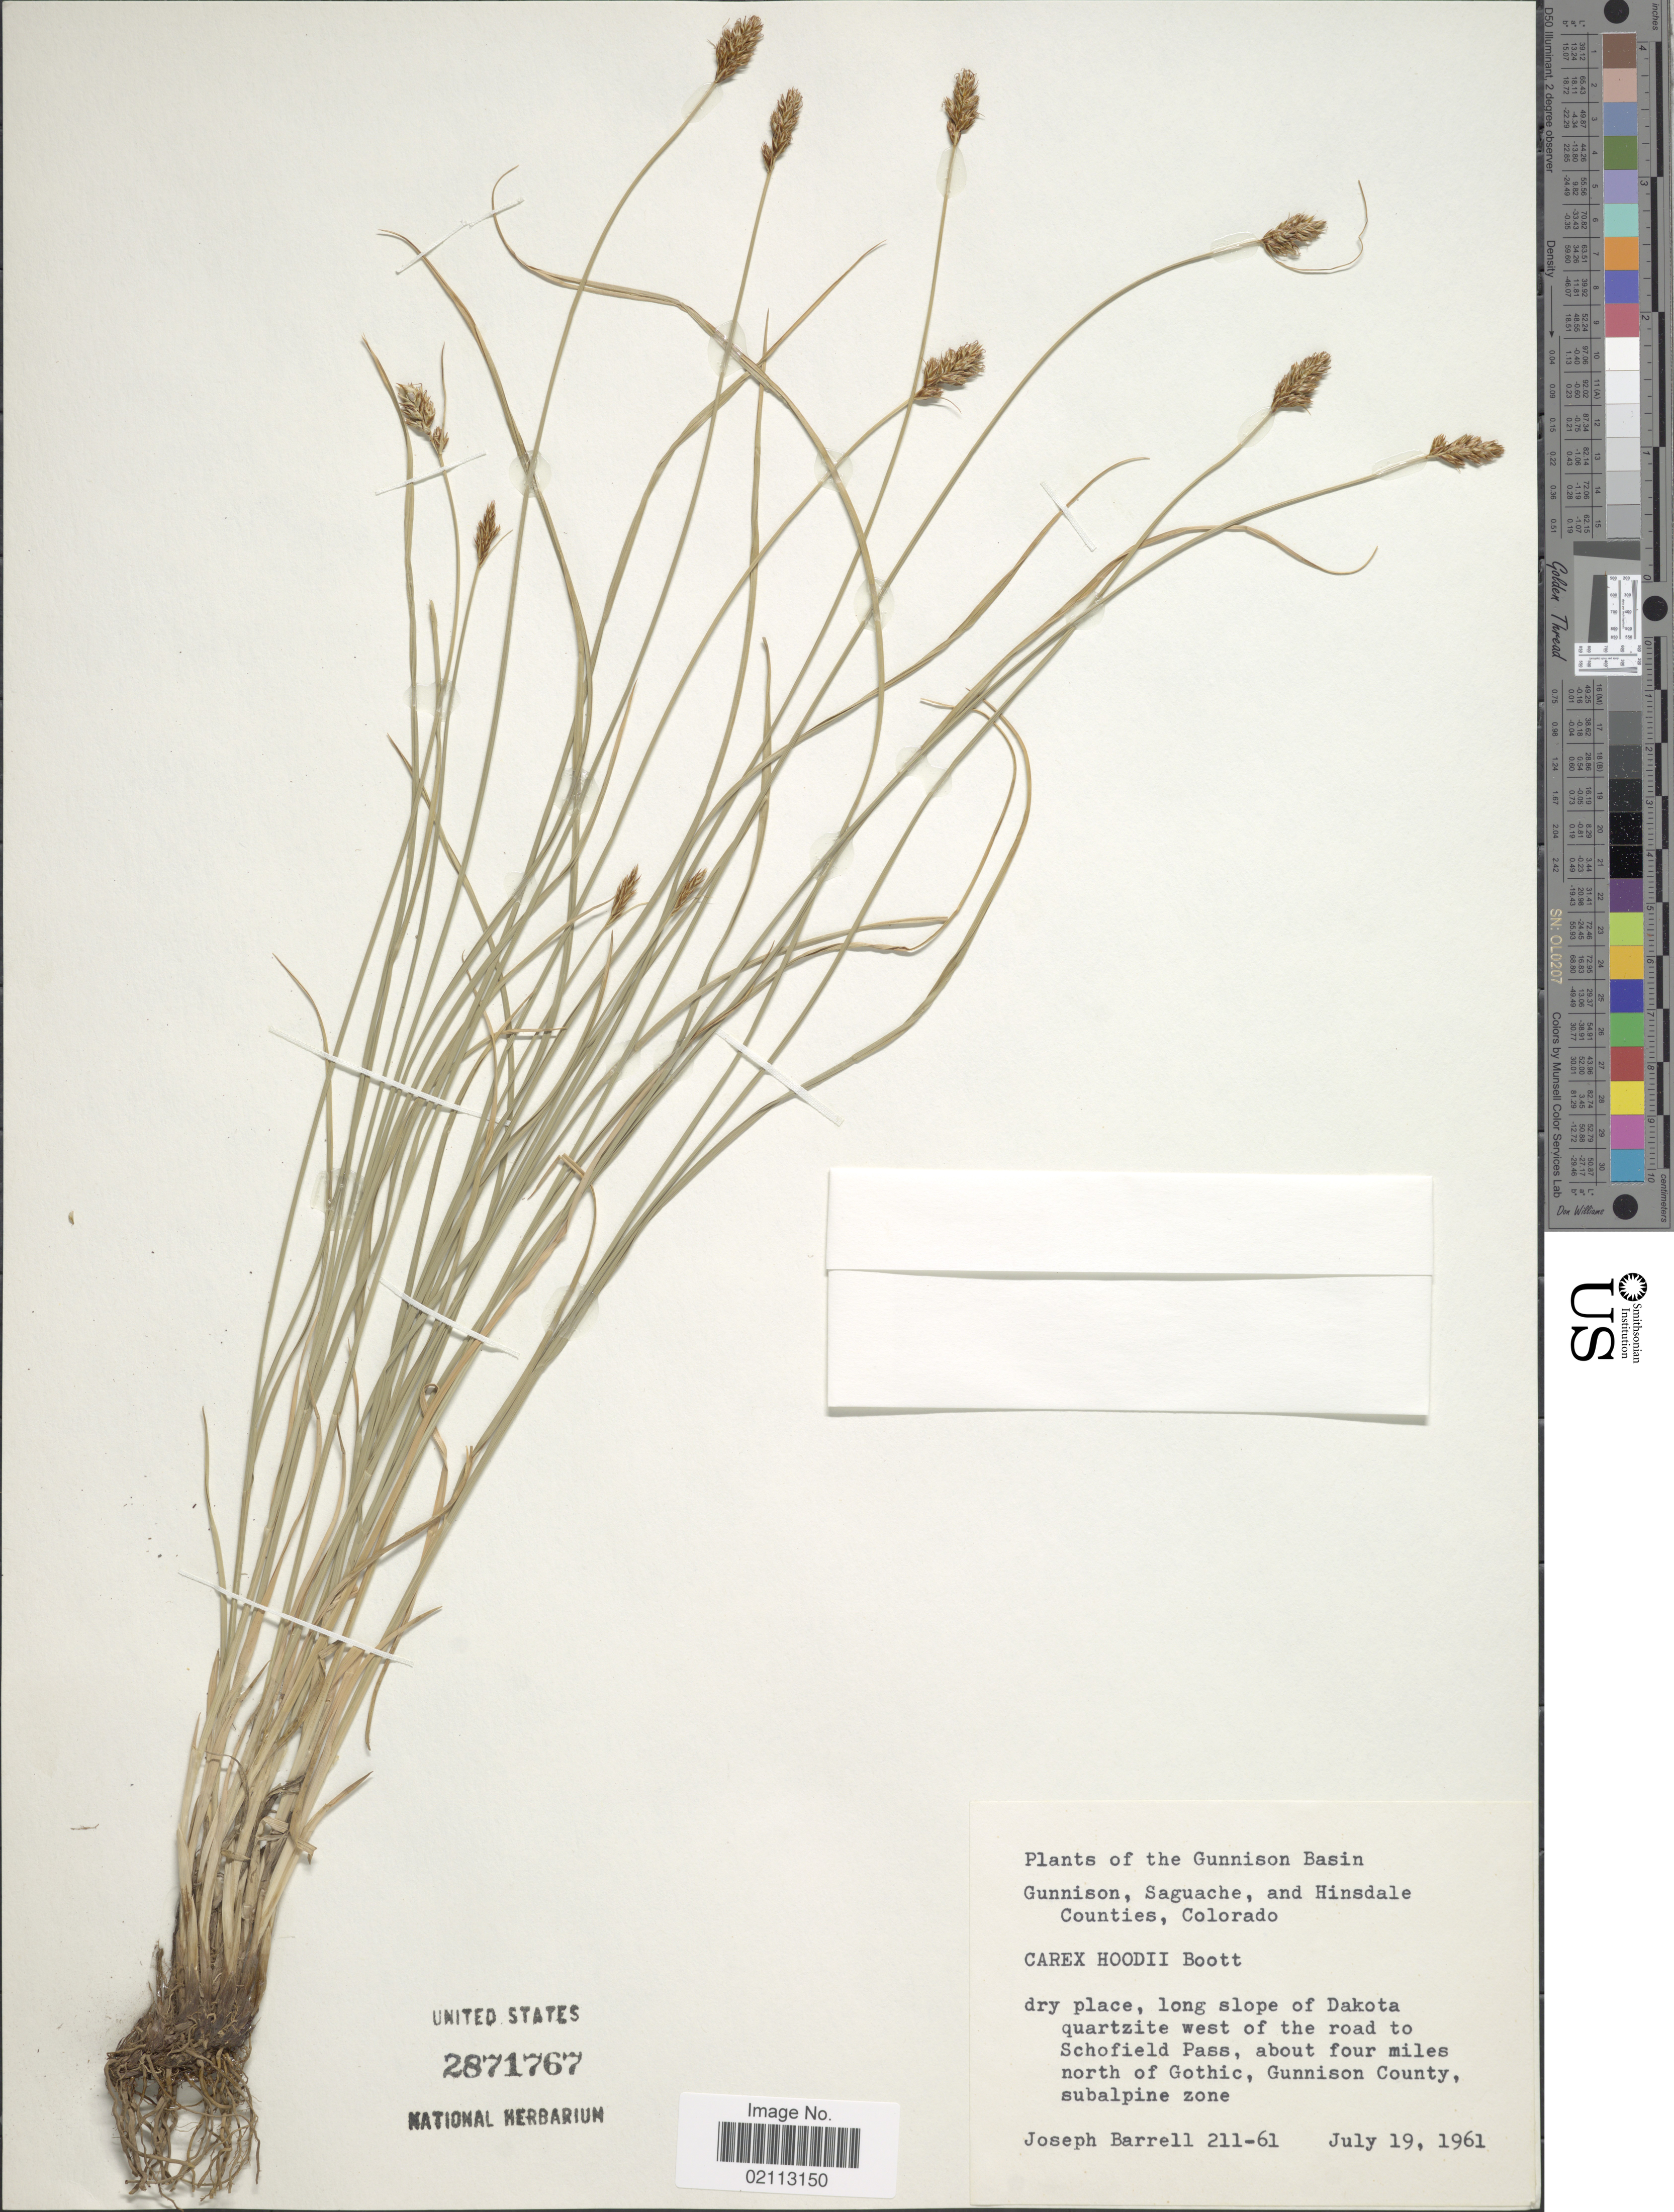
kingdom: Plantae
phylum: Tracheophyta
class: Liliopsida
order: Poales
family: Cyperaceae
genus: Carex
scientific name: Carex hoodii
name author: Boott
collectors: J. Barrell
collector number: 211-61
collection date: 1961-07-19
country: United States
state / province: Colorado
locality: Gunnison Basin, Gunnison, Saguache, and Hindsdale Counties. long slope of Dakota quartzite west of the road to Schofield Pass, about four miles north of Gothic, Gunnison County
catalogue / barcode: US 2871767